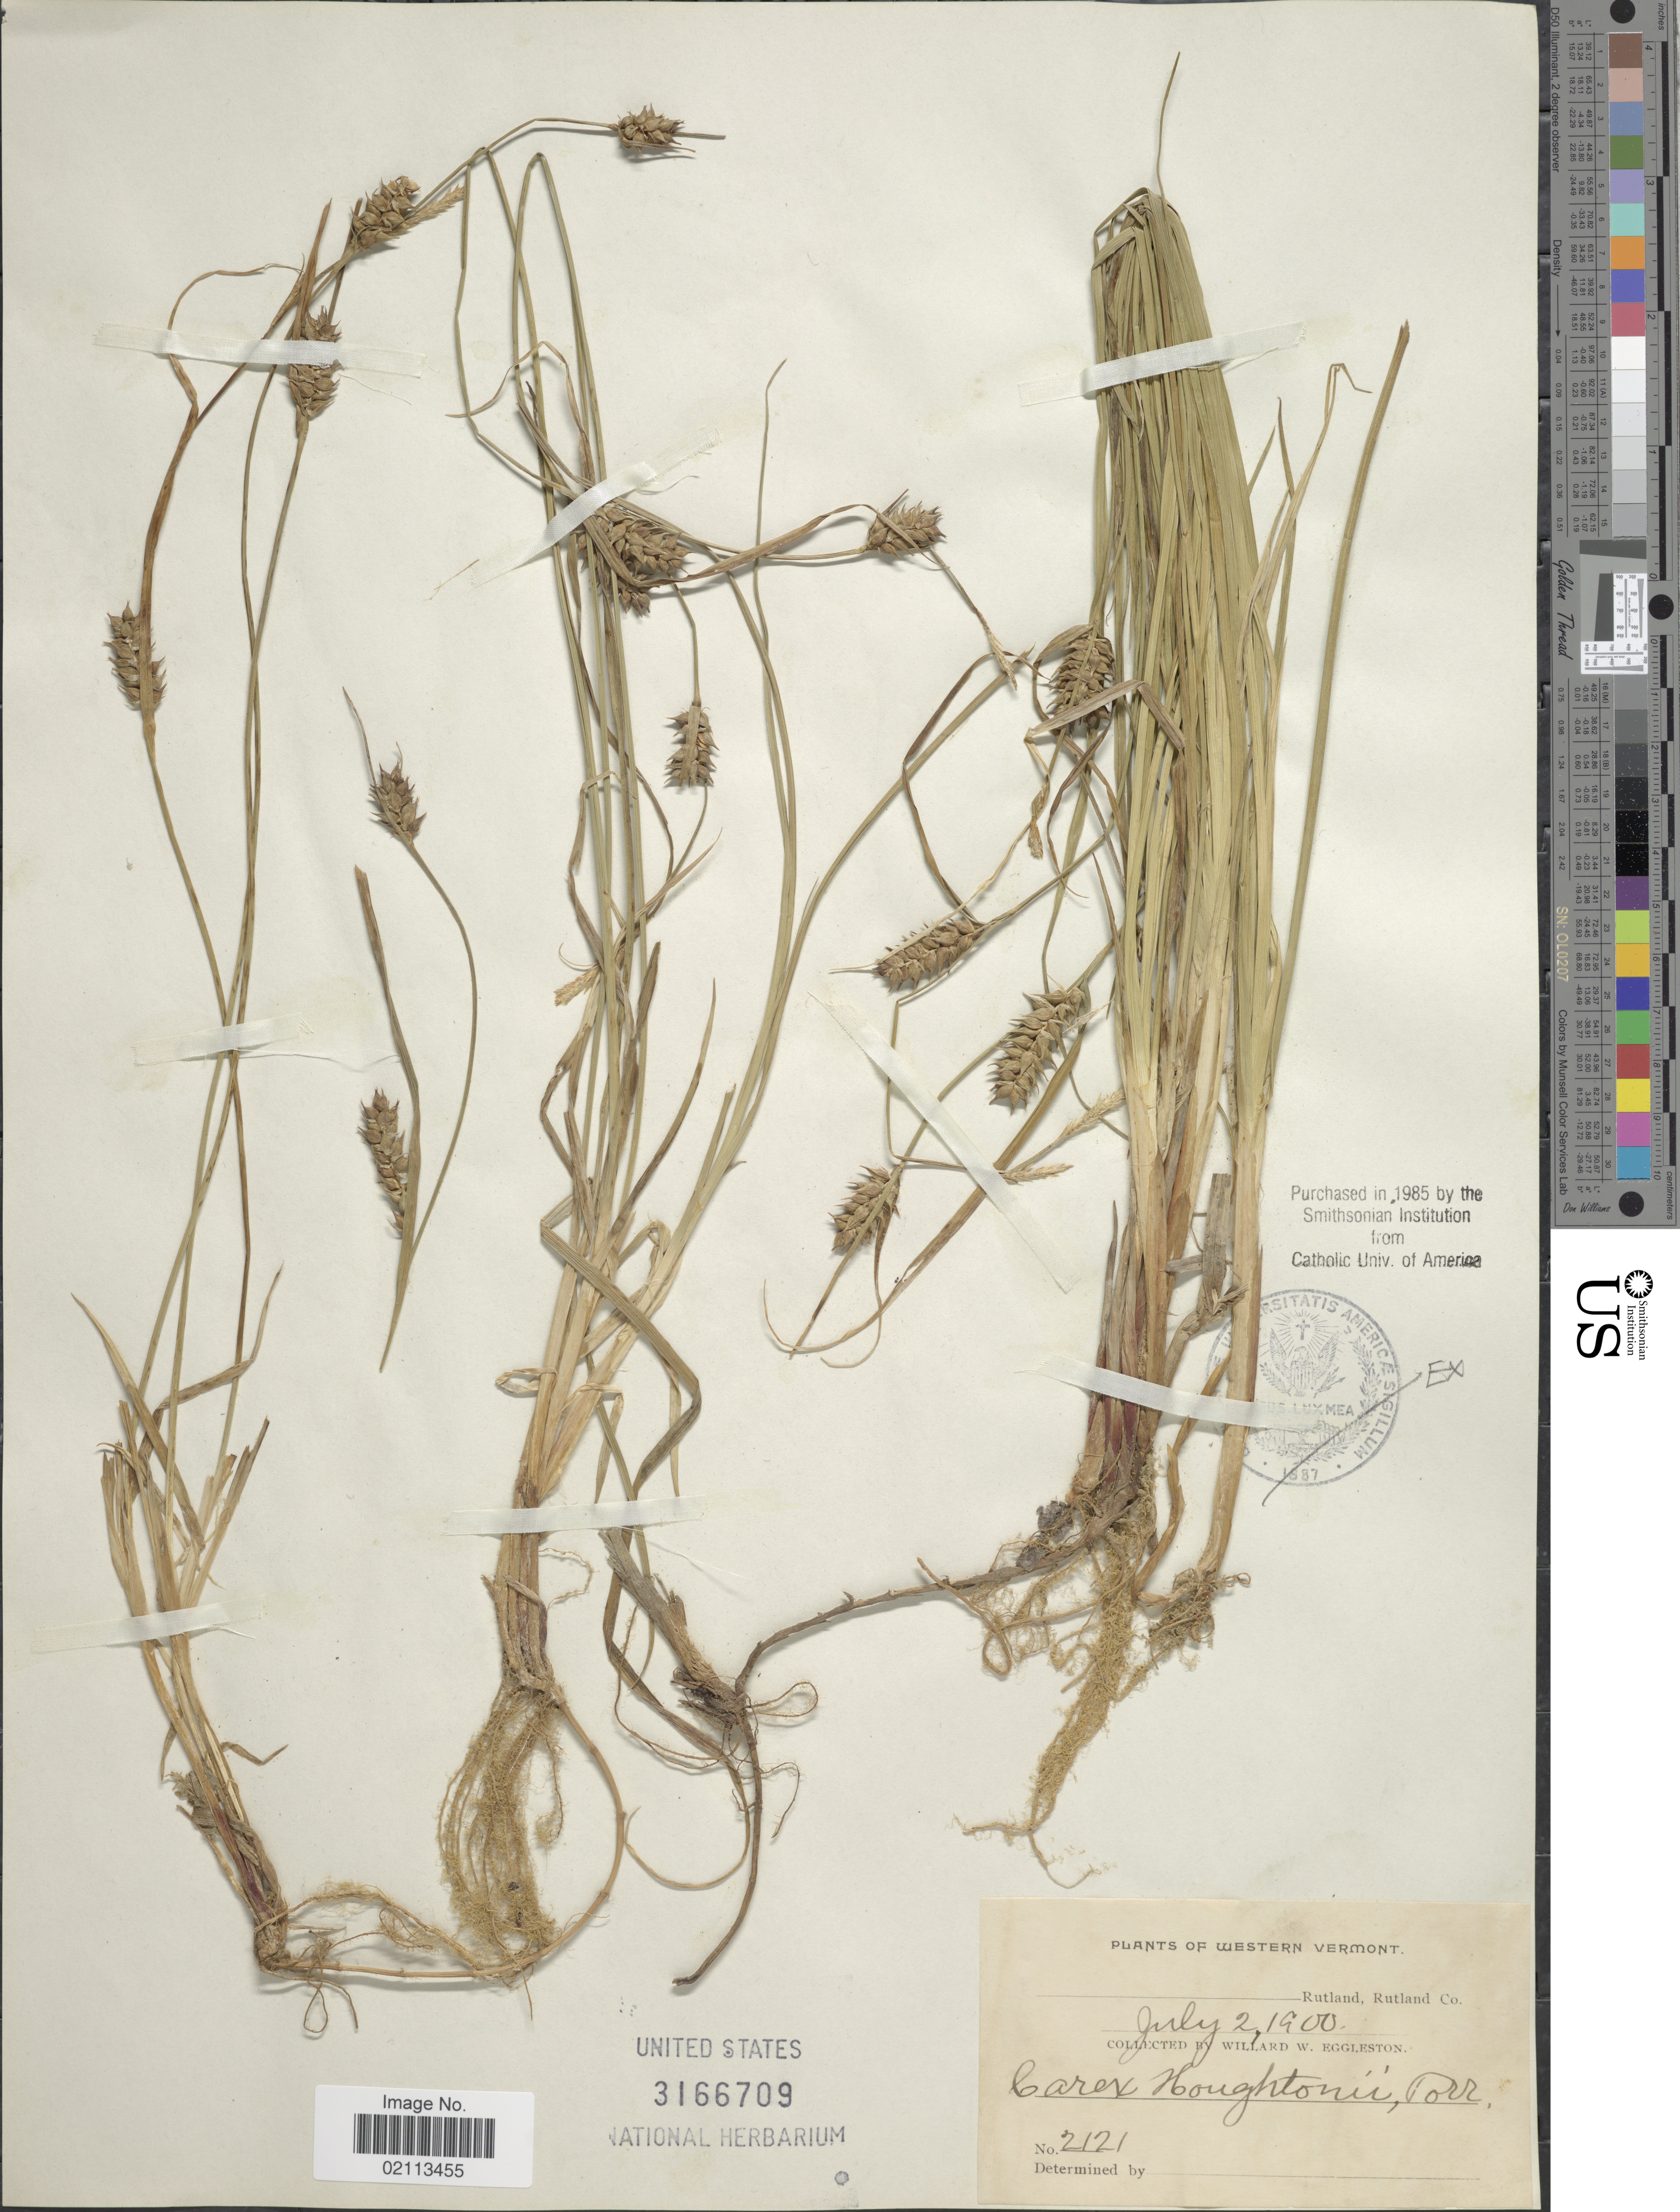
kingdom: Plantae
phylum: Tracheophyta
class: Liliopsida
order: Poales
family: Cyperaceae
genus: Carex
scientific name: Carex houghtoniana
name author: Torr. ex Dewey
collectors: W. W. Eggleston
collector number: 2121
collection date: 1900-07-02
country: United States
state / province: Vermont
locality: Western Vermont, Rutland, Rutland Co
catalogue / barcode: US 3166709